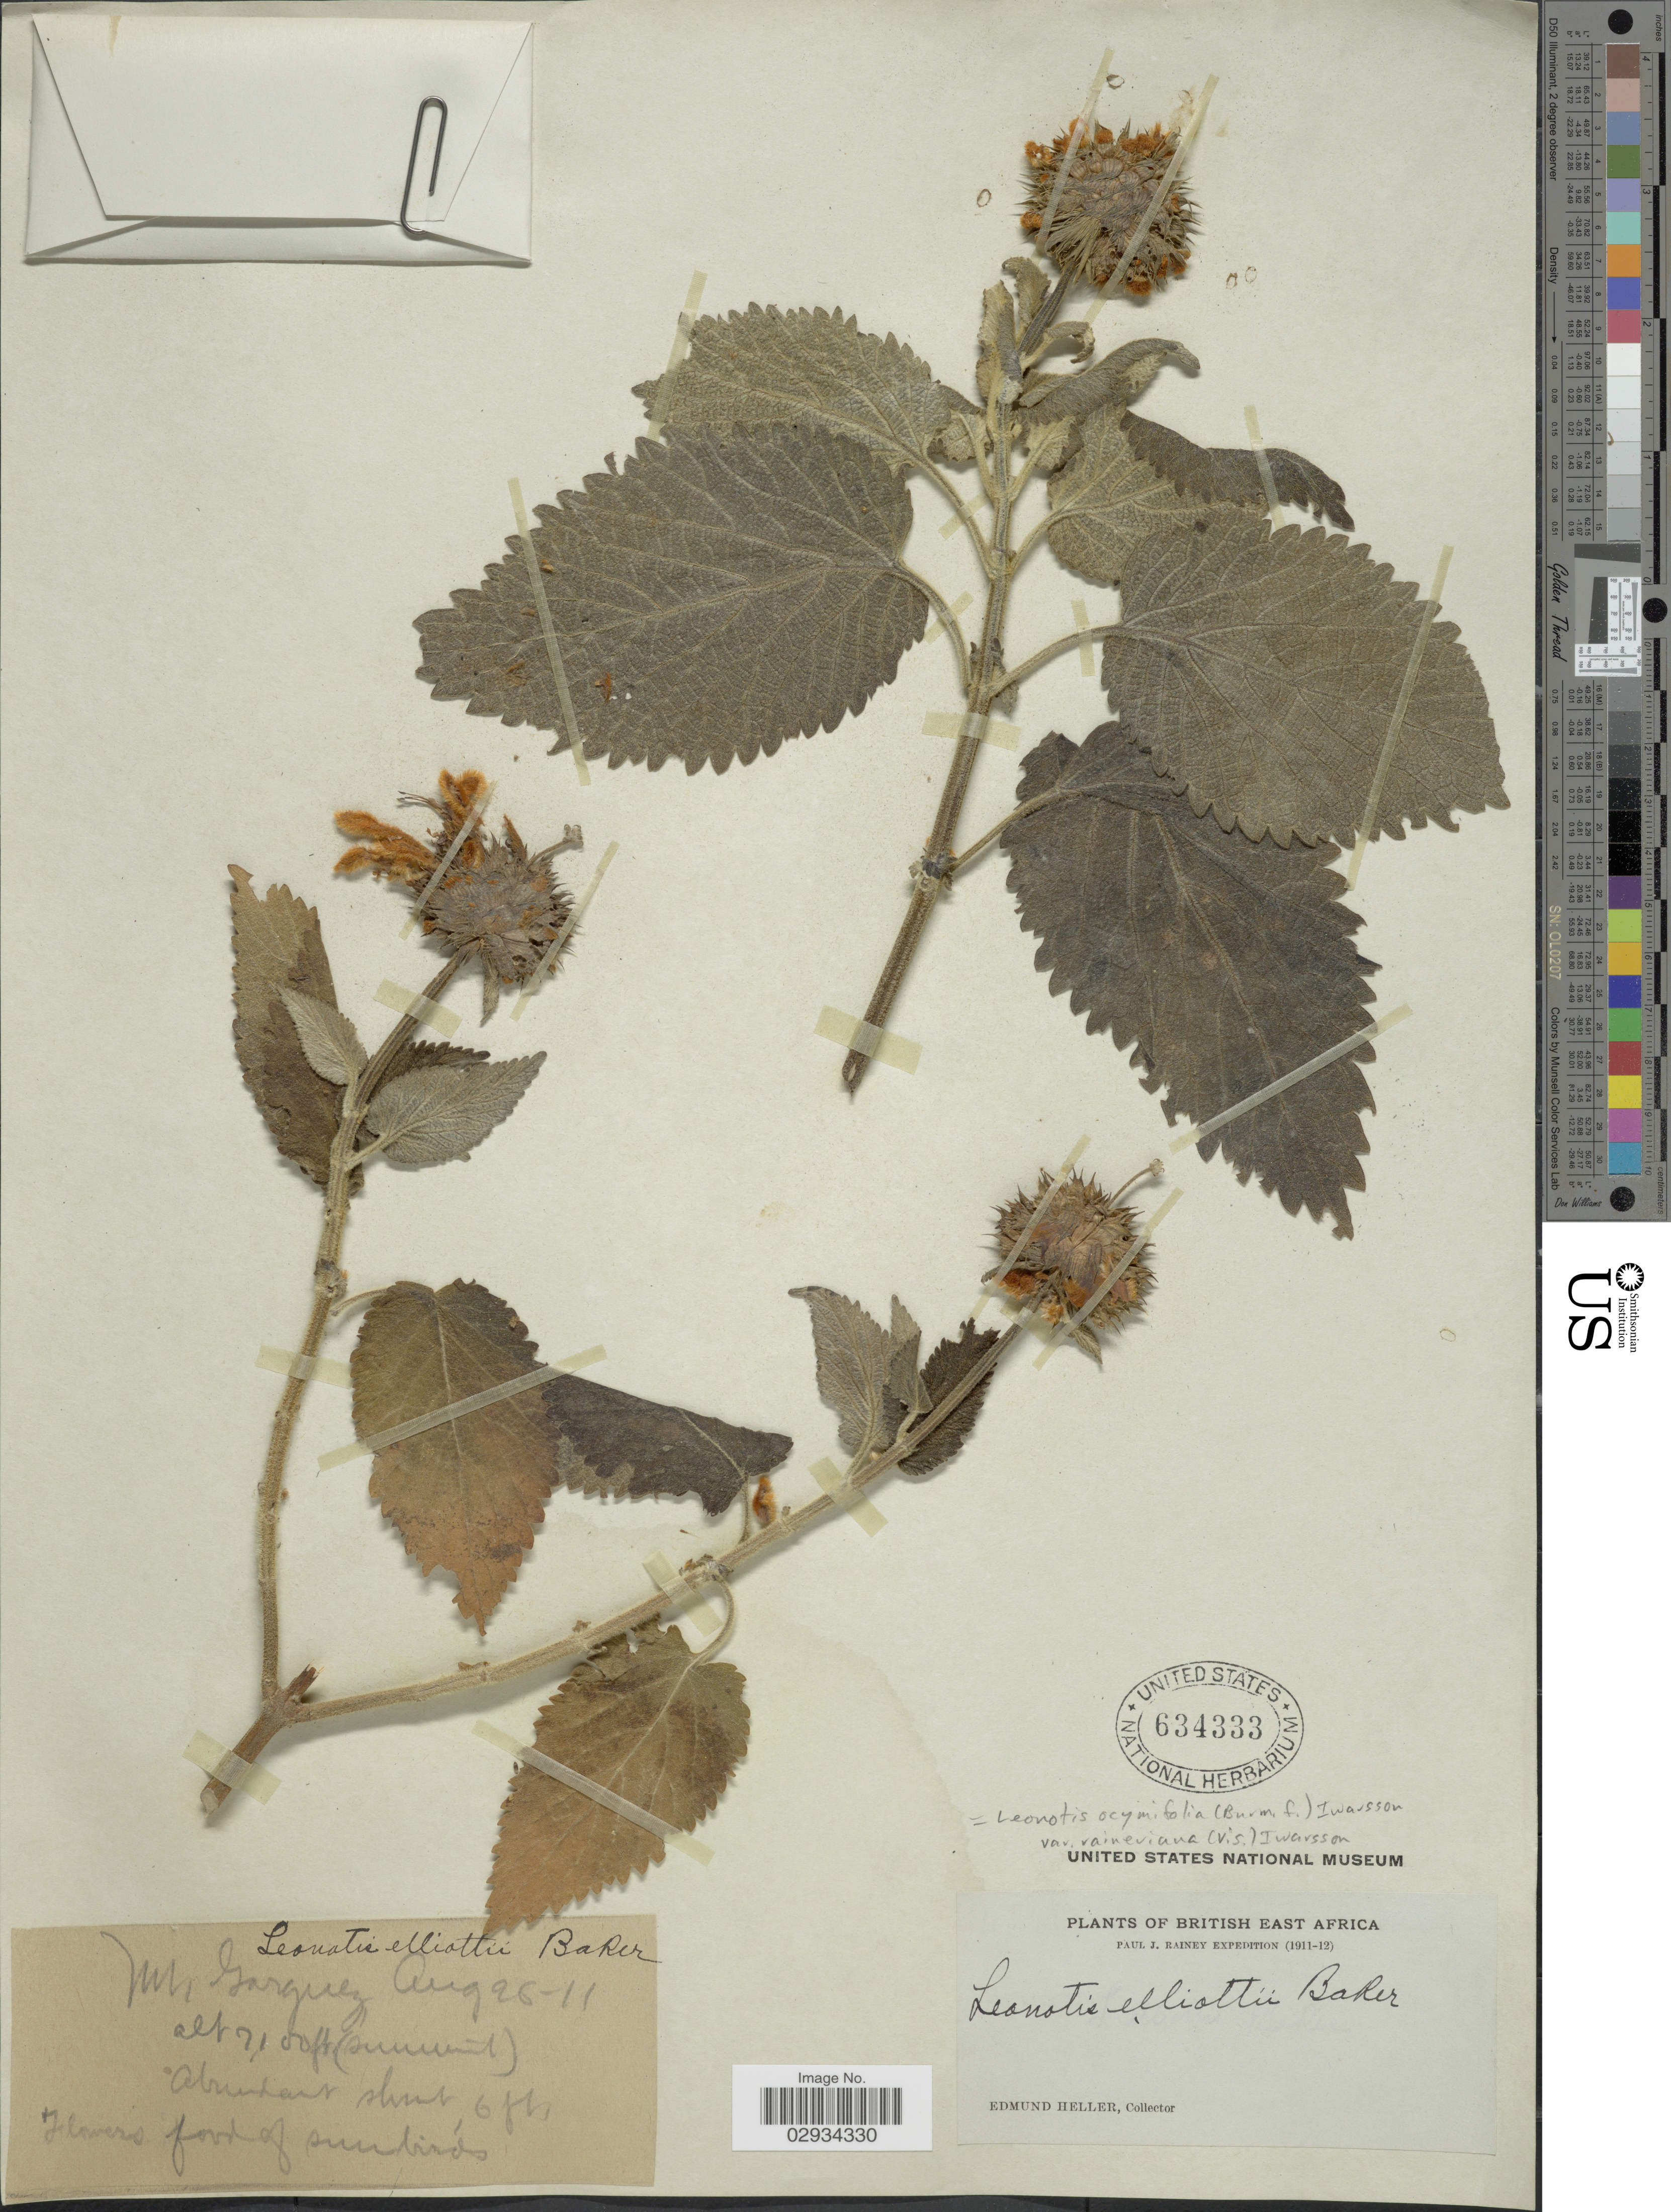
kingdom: Plantae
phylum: Tracheophyta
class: Magnoliopsida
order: Lamiales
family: Lamiaceae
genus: Leonotis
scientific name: Leonotis ocymifolia var. raineriana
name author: Iwarsson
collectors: E. Heller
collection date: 1911-08-26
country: Kenya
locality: British East Africa. Mt. Garguez.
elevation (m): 2164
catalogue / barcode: US 634333